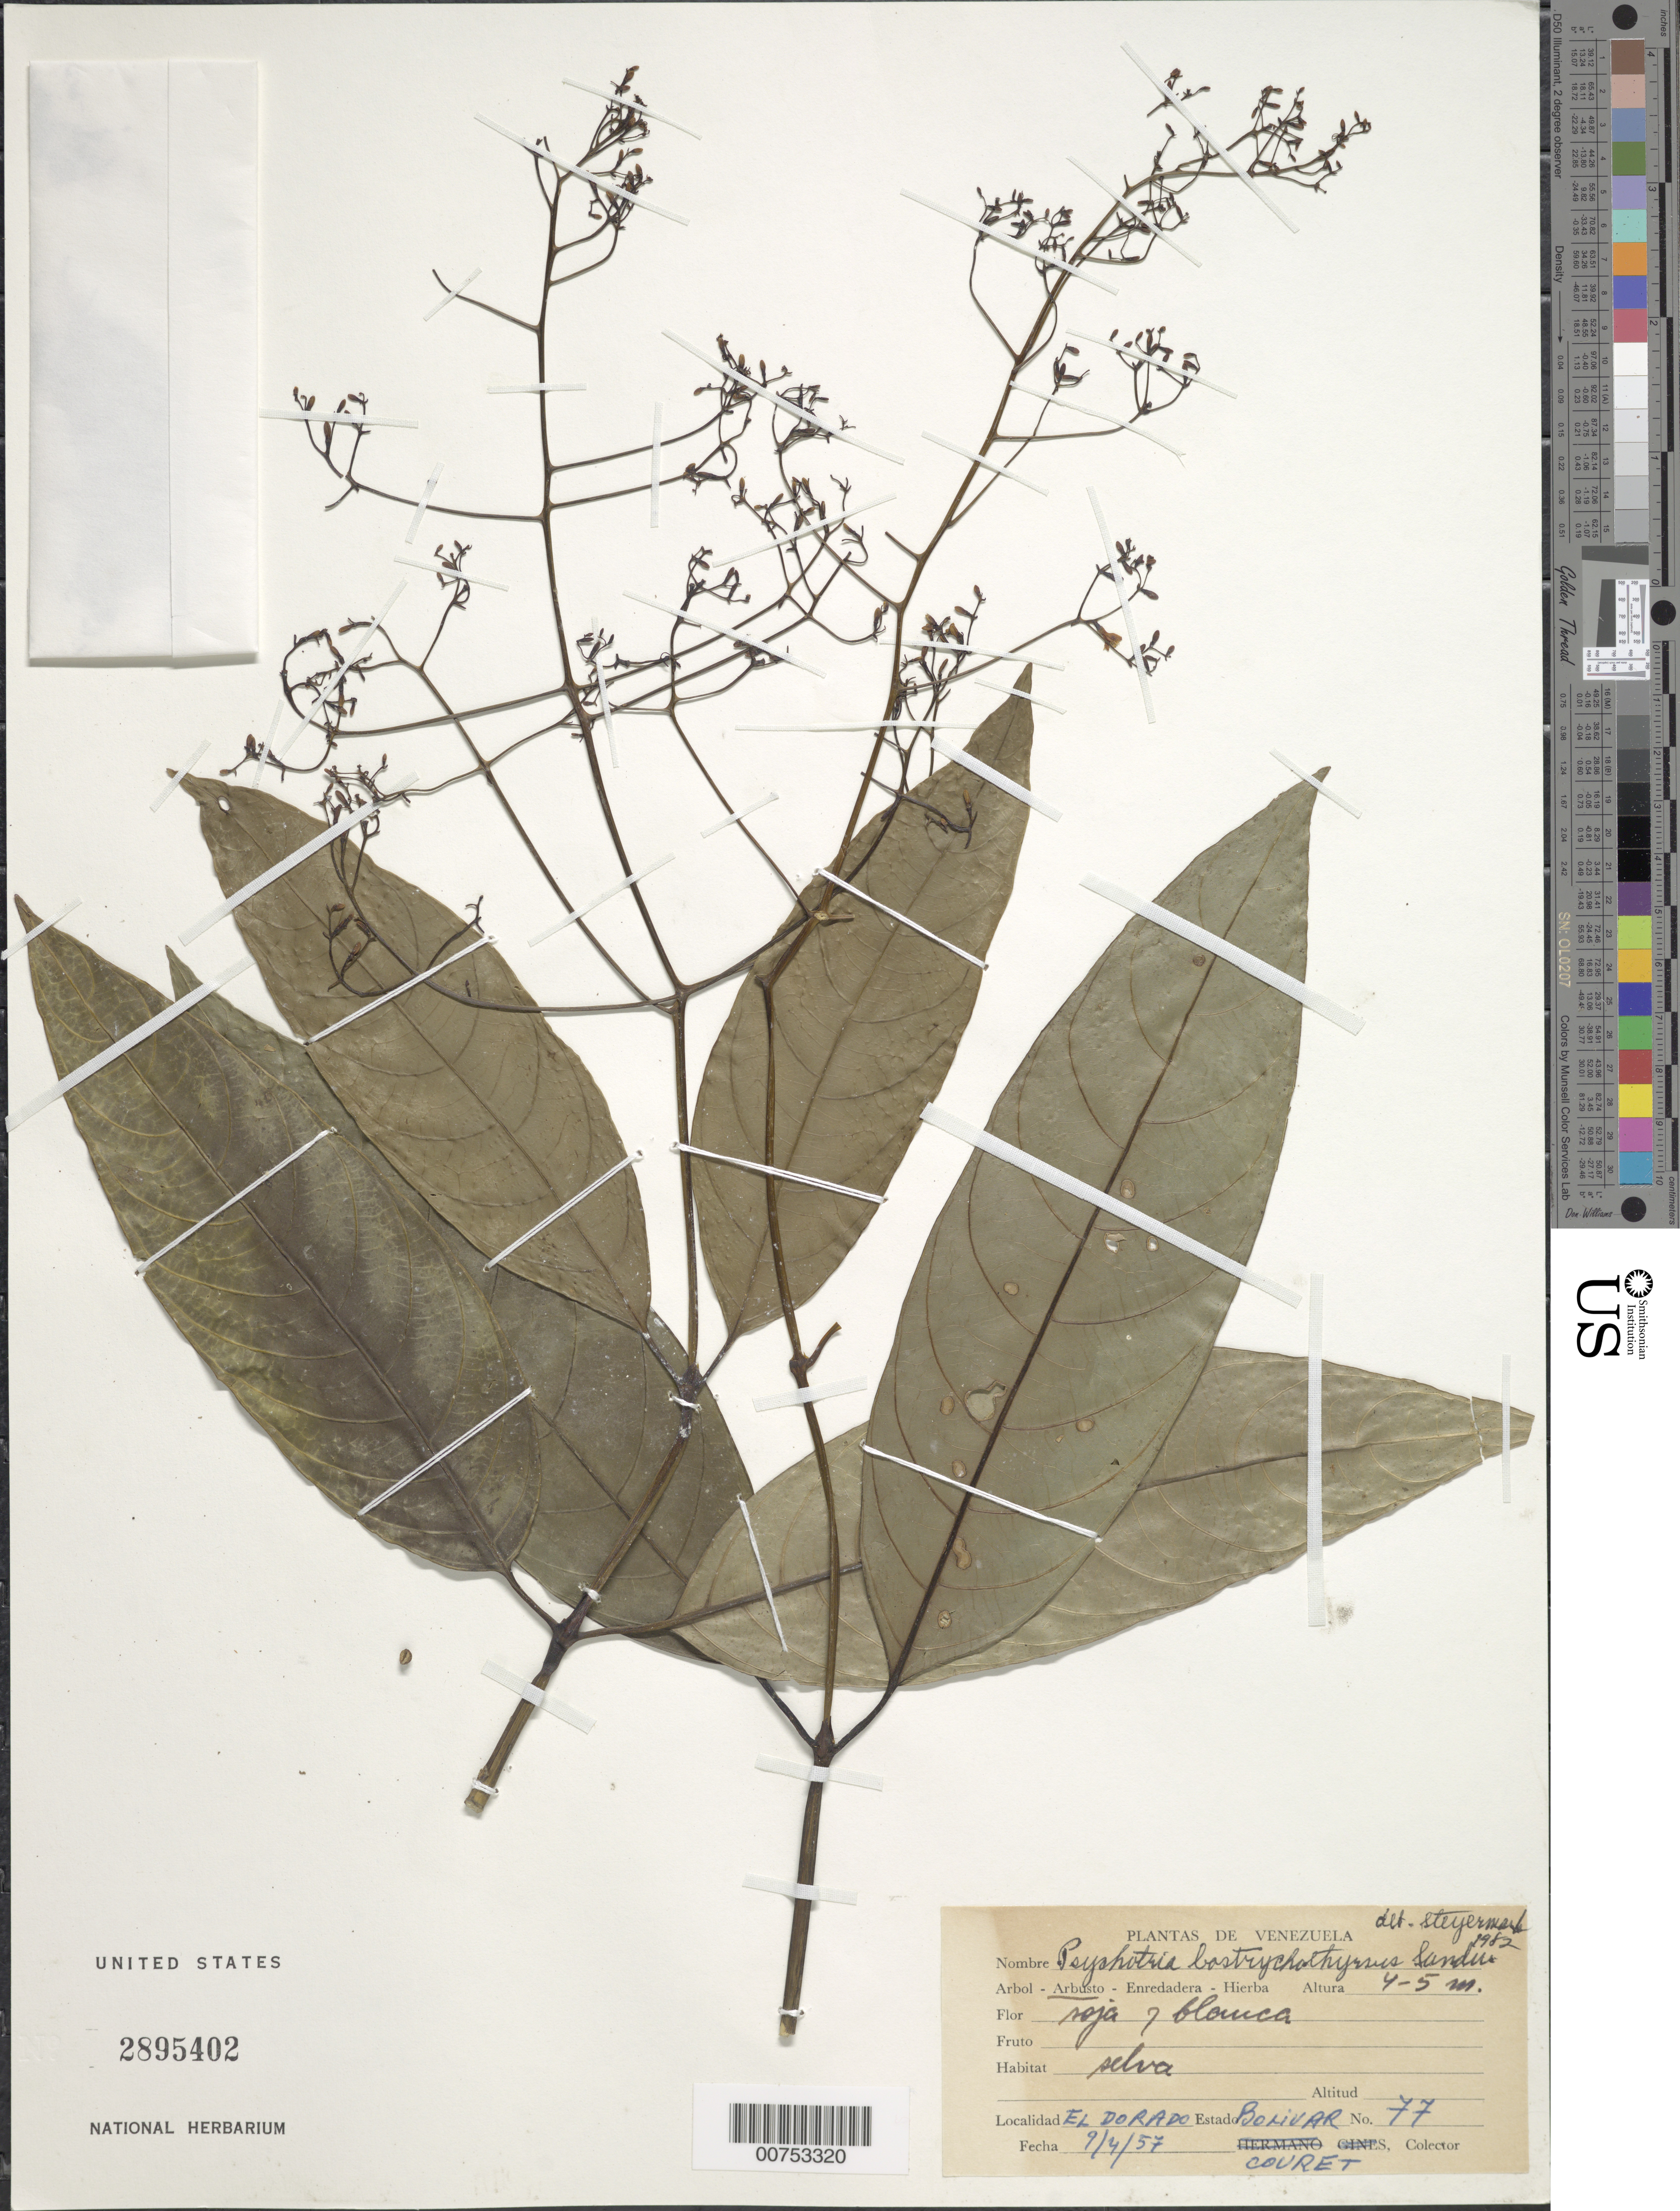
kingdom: Plantae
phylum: Tracheophyta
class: Magnoliopsida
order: Gentianales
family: Rubiaceae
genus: Psychotria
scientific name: Psychotria bostrychothyrsus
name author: Sandwith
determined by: Steyermark, Julian A., (VEN)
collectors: -. Couret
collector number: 77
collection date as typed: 9-Apr-57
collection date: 1957-04-09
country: Venezuela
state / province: Bolívar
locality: El Dorado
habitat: Selva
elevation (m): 1500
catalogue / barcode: US 2895402